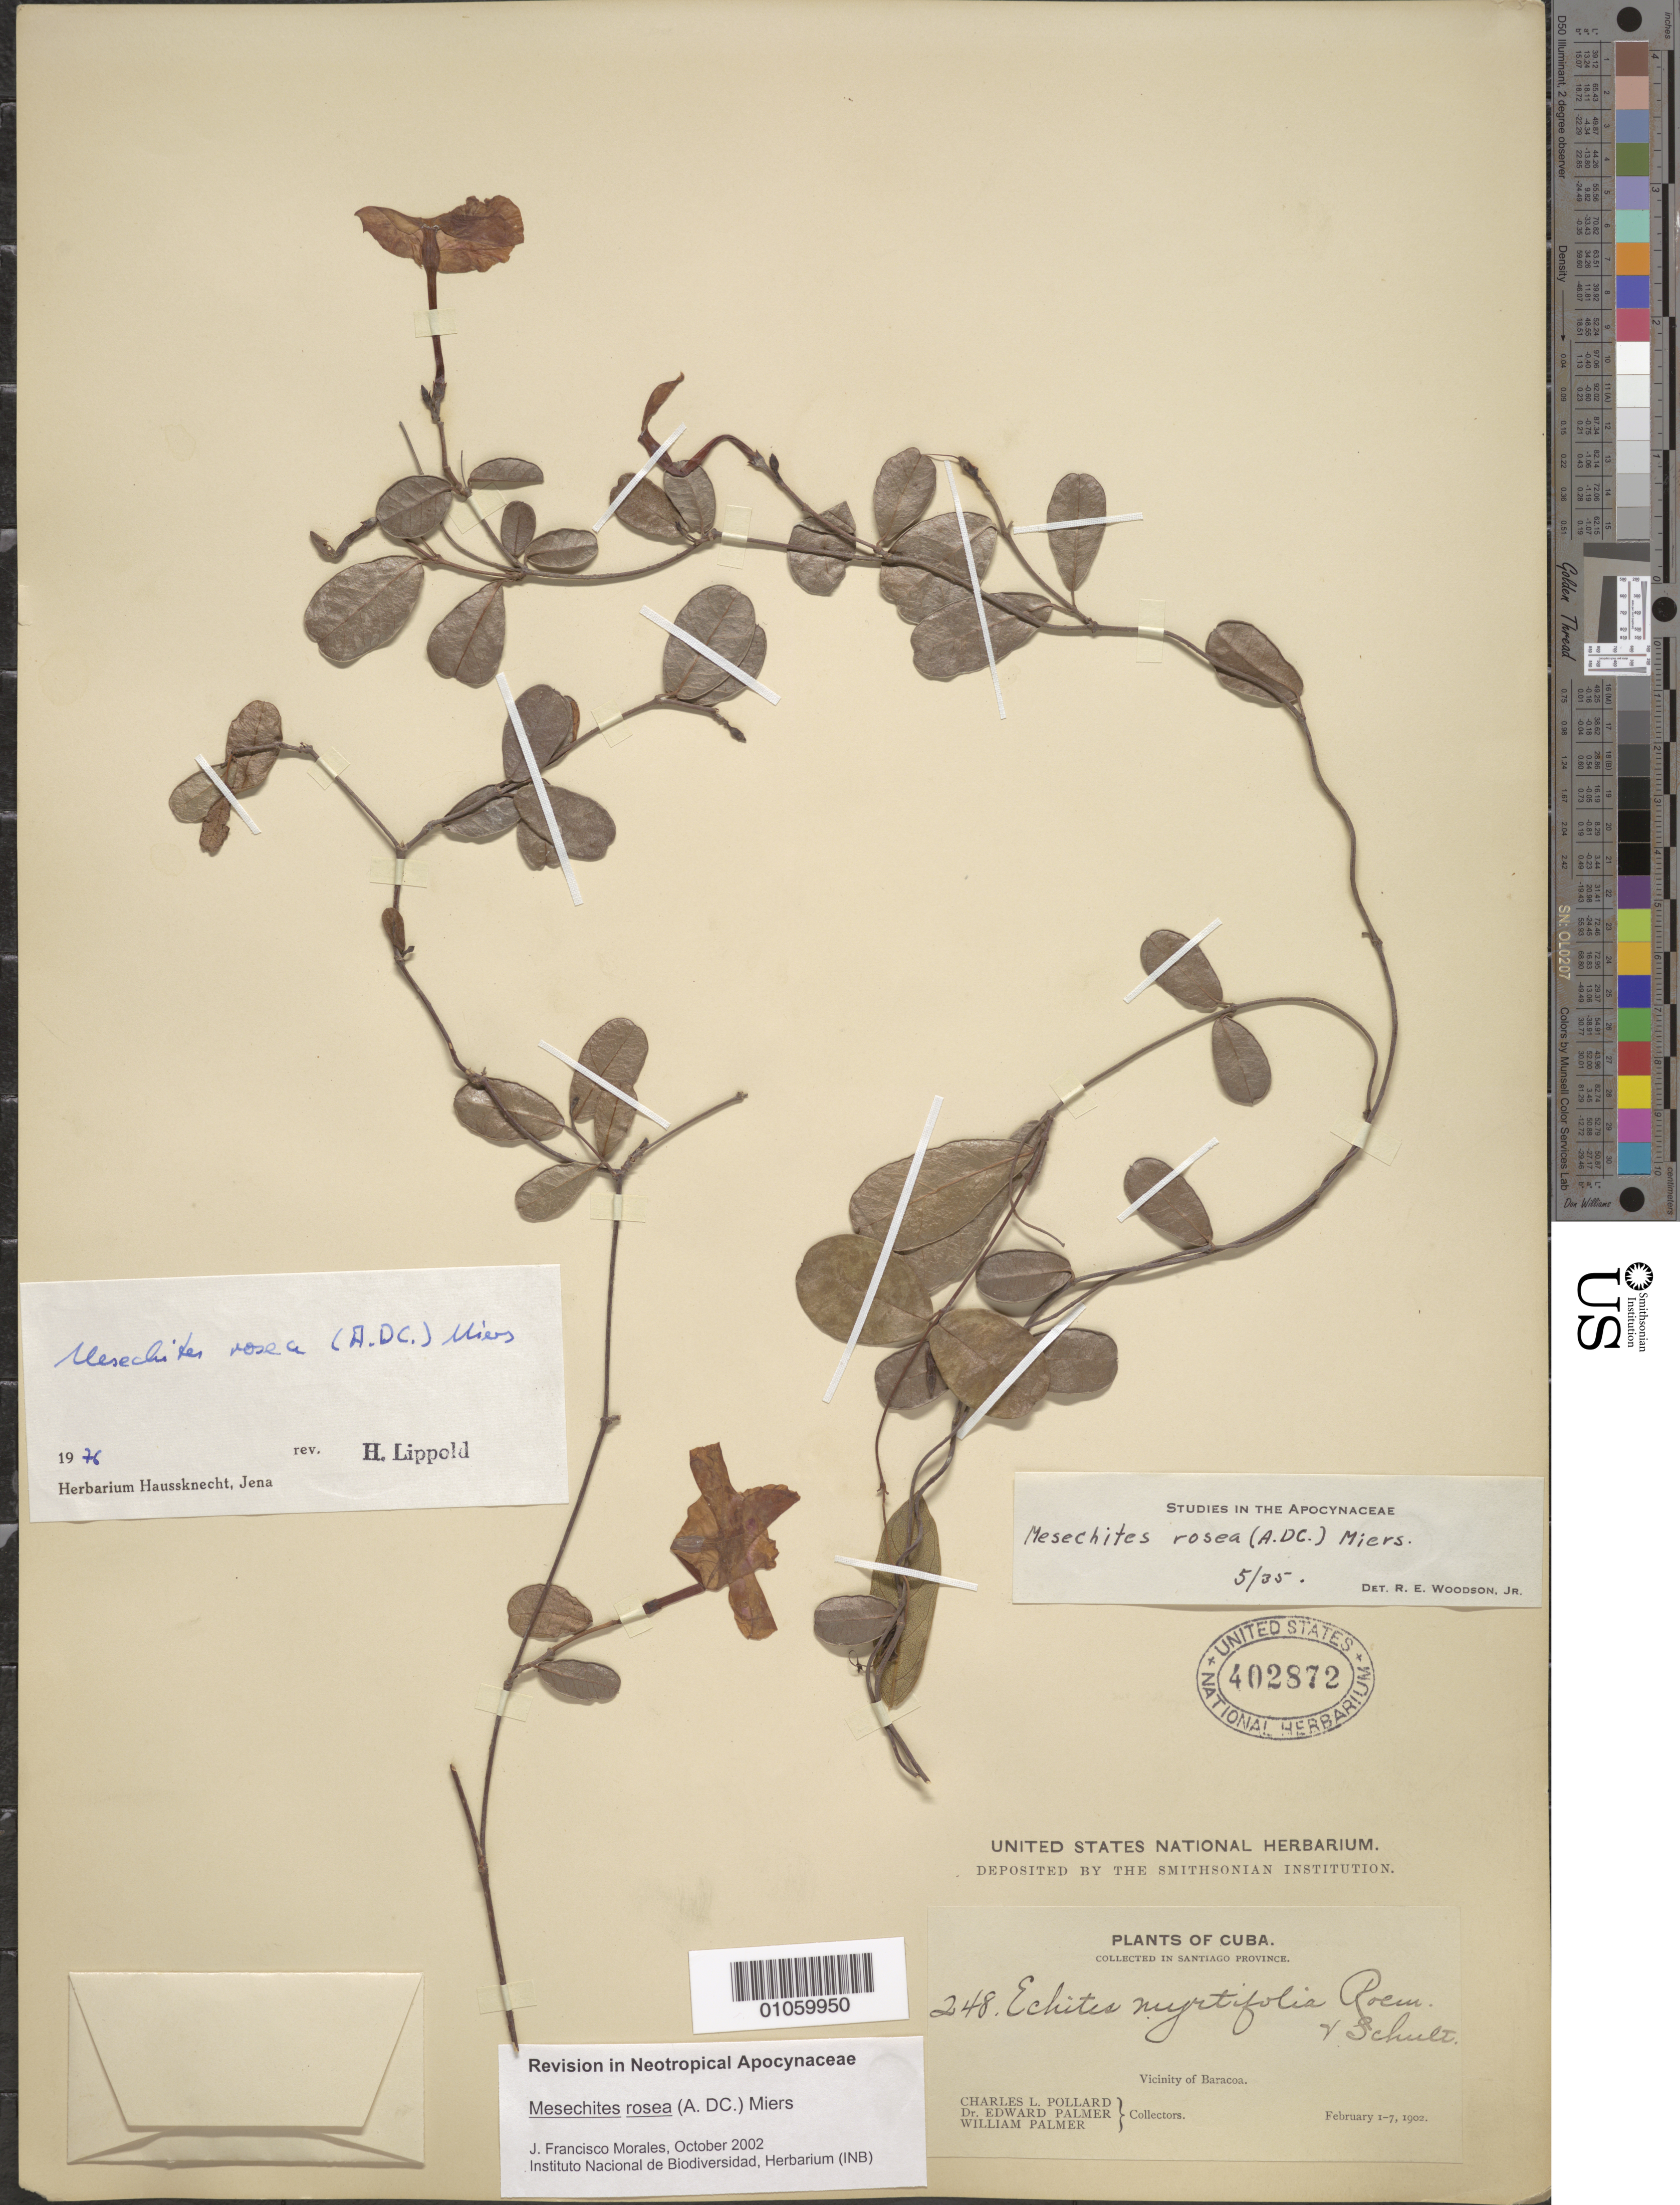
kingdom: Plantae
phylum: Tracheophyta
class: Magnoliopsida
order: Gentianales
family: Apocynaceae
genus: Mesechites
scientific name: Mesechites roseus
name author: (A. DC.) Miers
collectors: C. L. Pollard, E. Palmer & W. Palmer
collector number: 248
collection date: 1902-02-01/1902-02-07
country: Cuba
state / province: Santiago de Cuba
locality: Santiago Province. Vicinity of Baracoa.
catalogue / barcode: US 402872